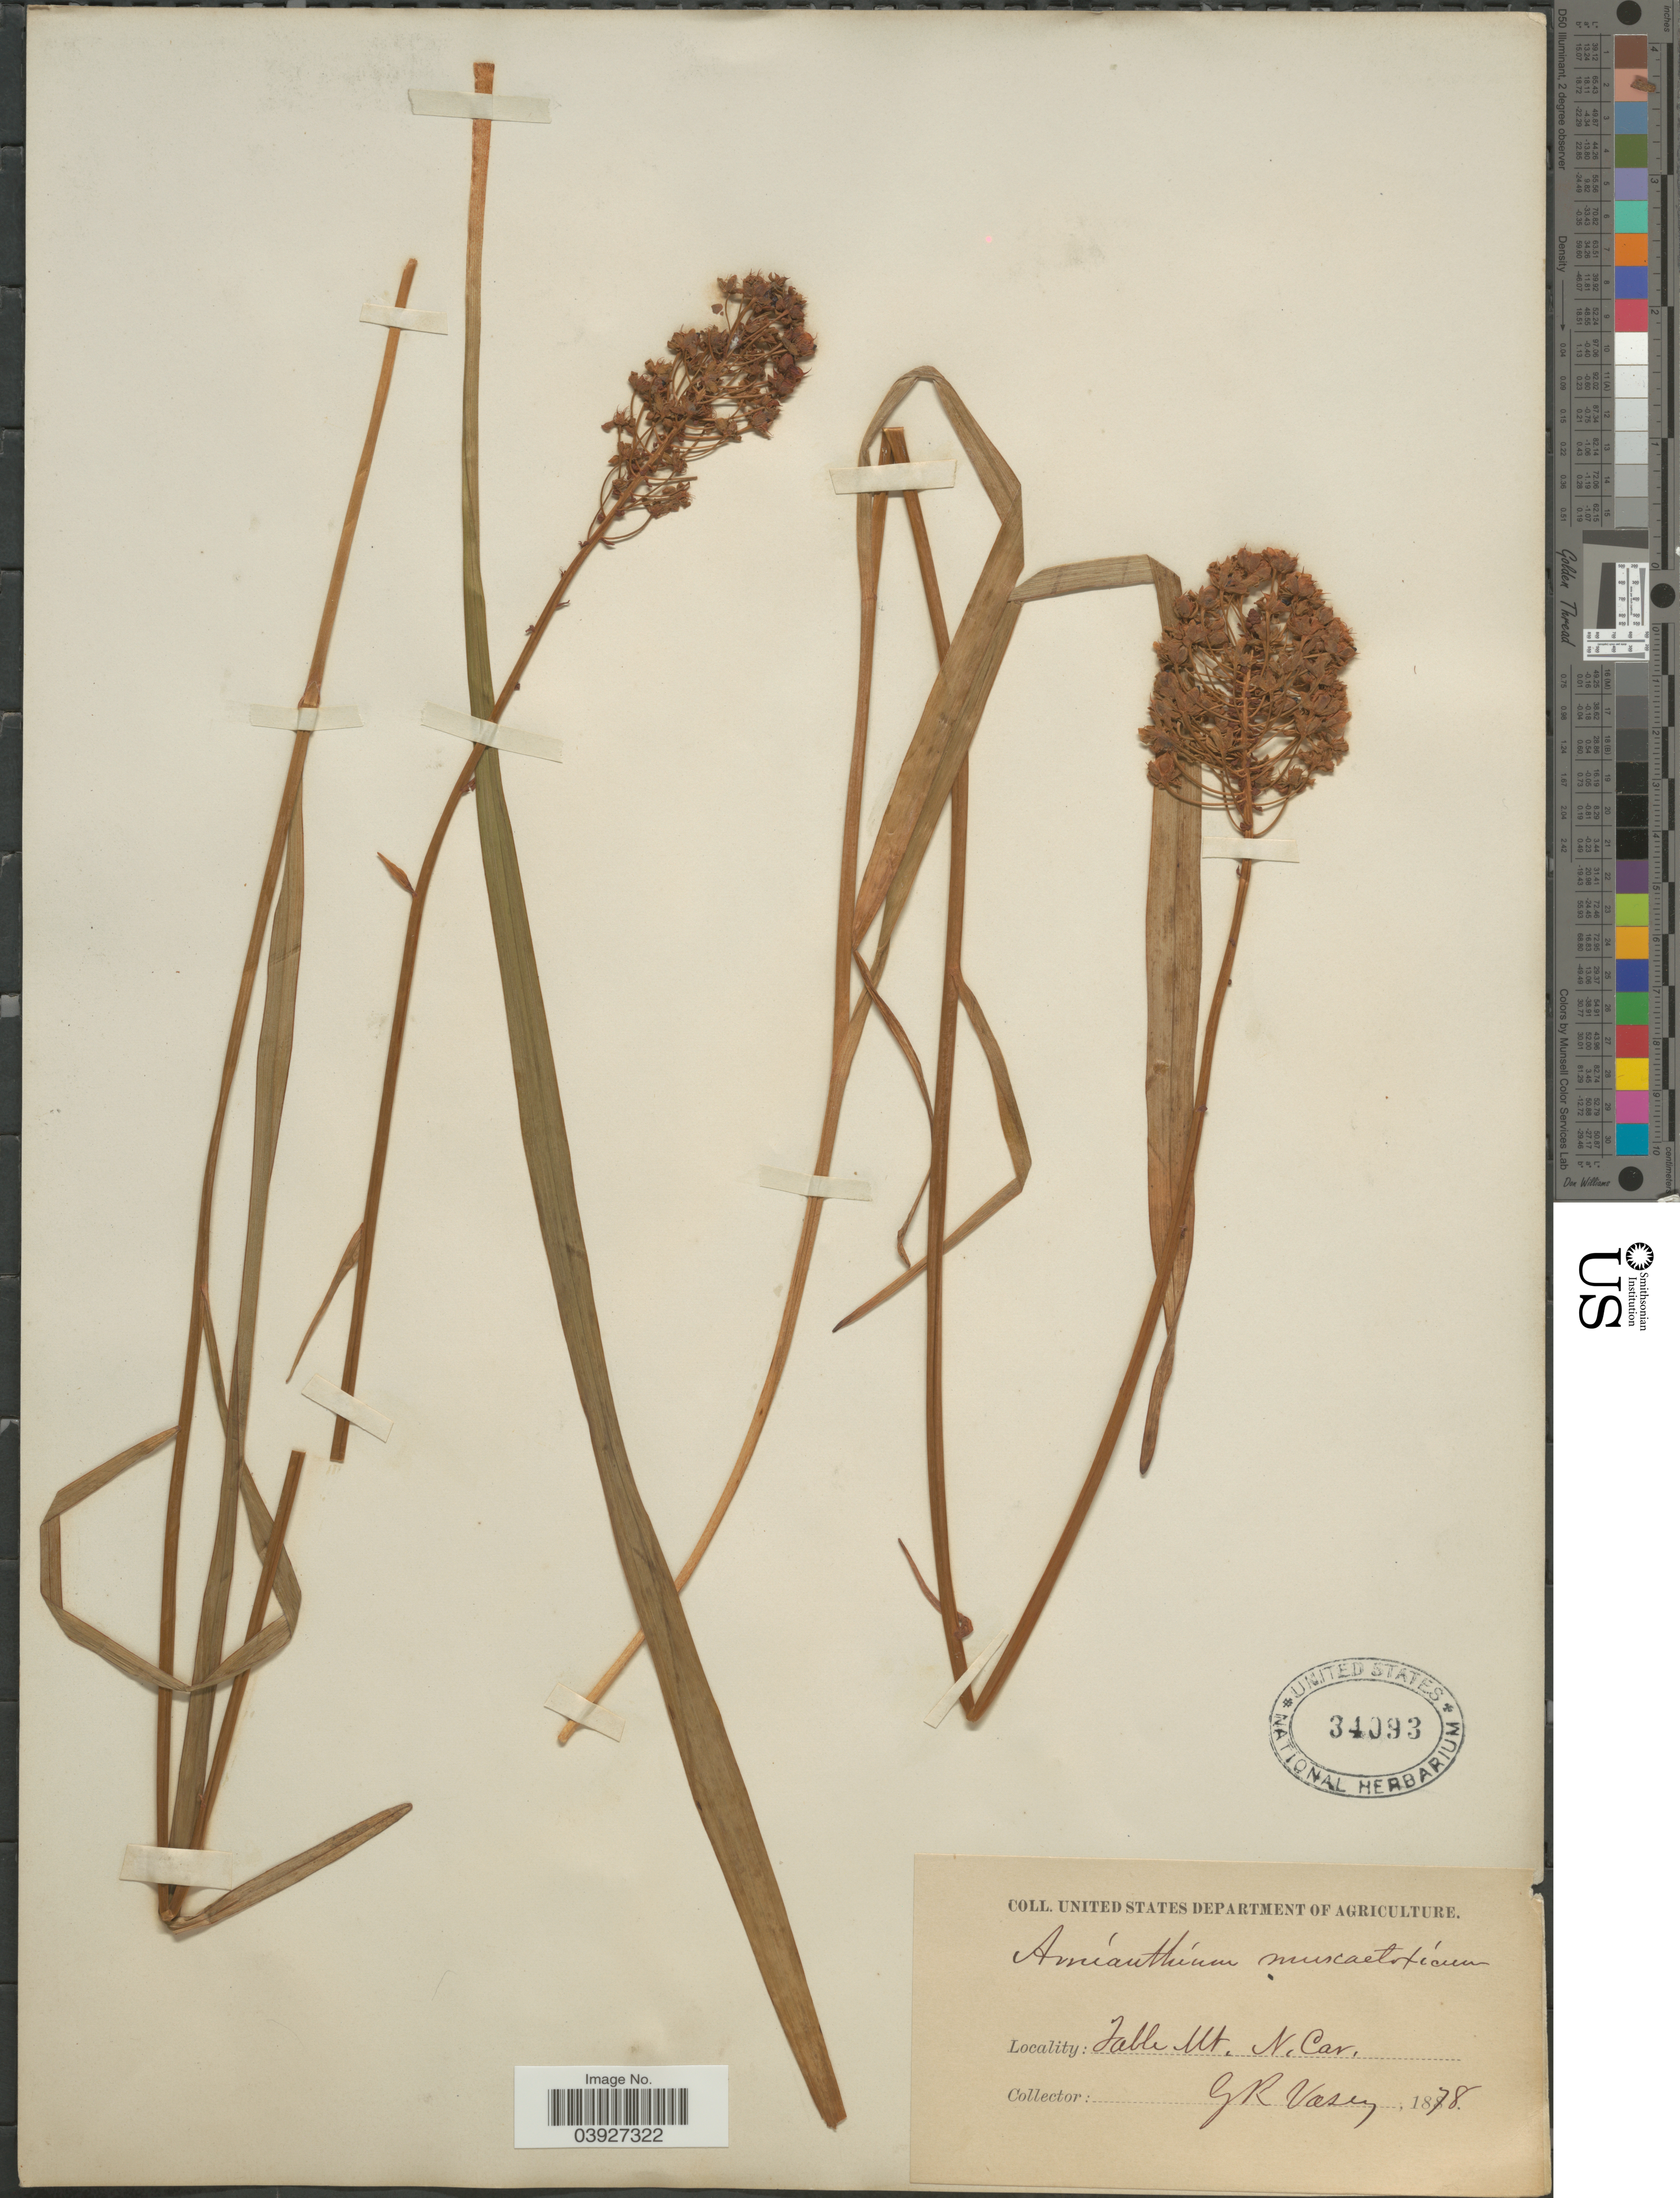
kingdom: Plantae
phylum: Tracheophyta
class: Liliopsida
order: Liliales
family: Melanthiaceae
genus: Amianthium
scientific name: Amianthium muscitoxicum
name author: (Walter) A. Gray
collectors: G. R. Vasey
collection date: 1878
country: United States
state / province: North Carolina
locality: Table Mt.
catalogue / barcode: US 34093